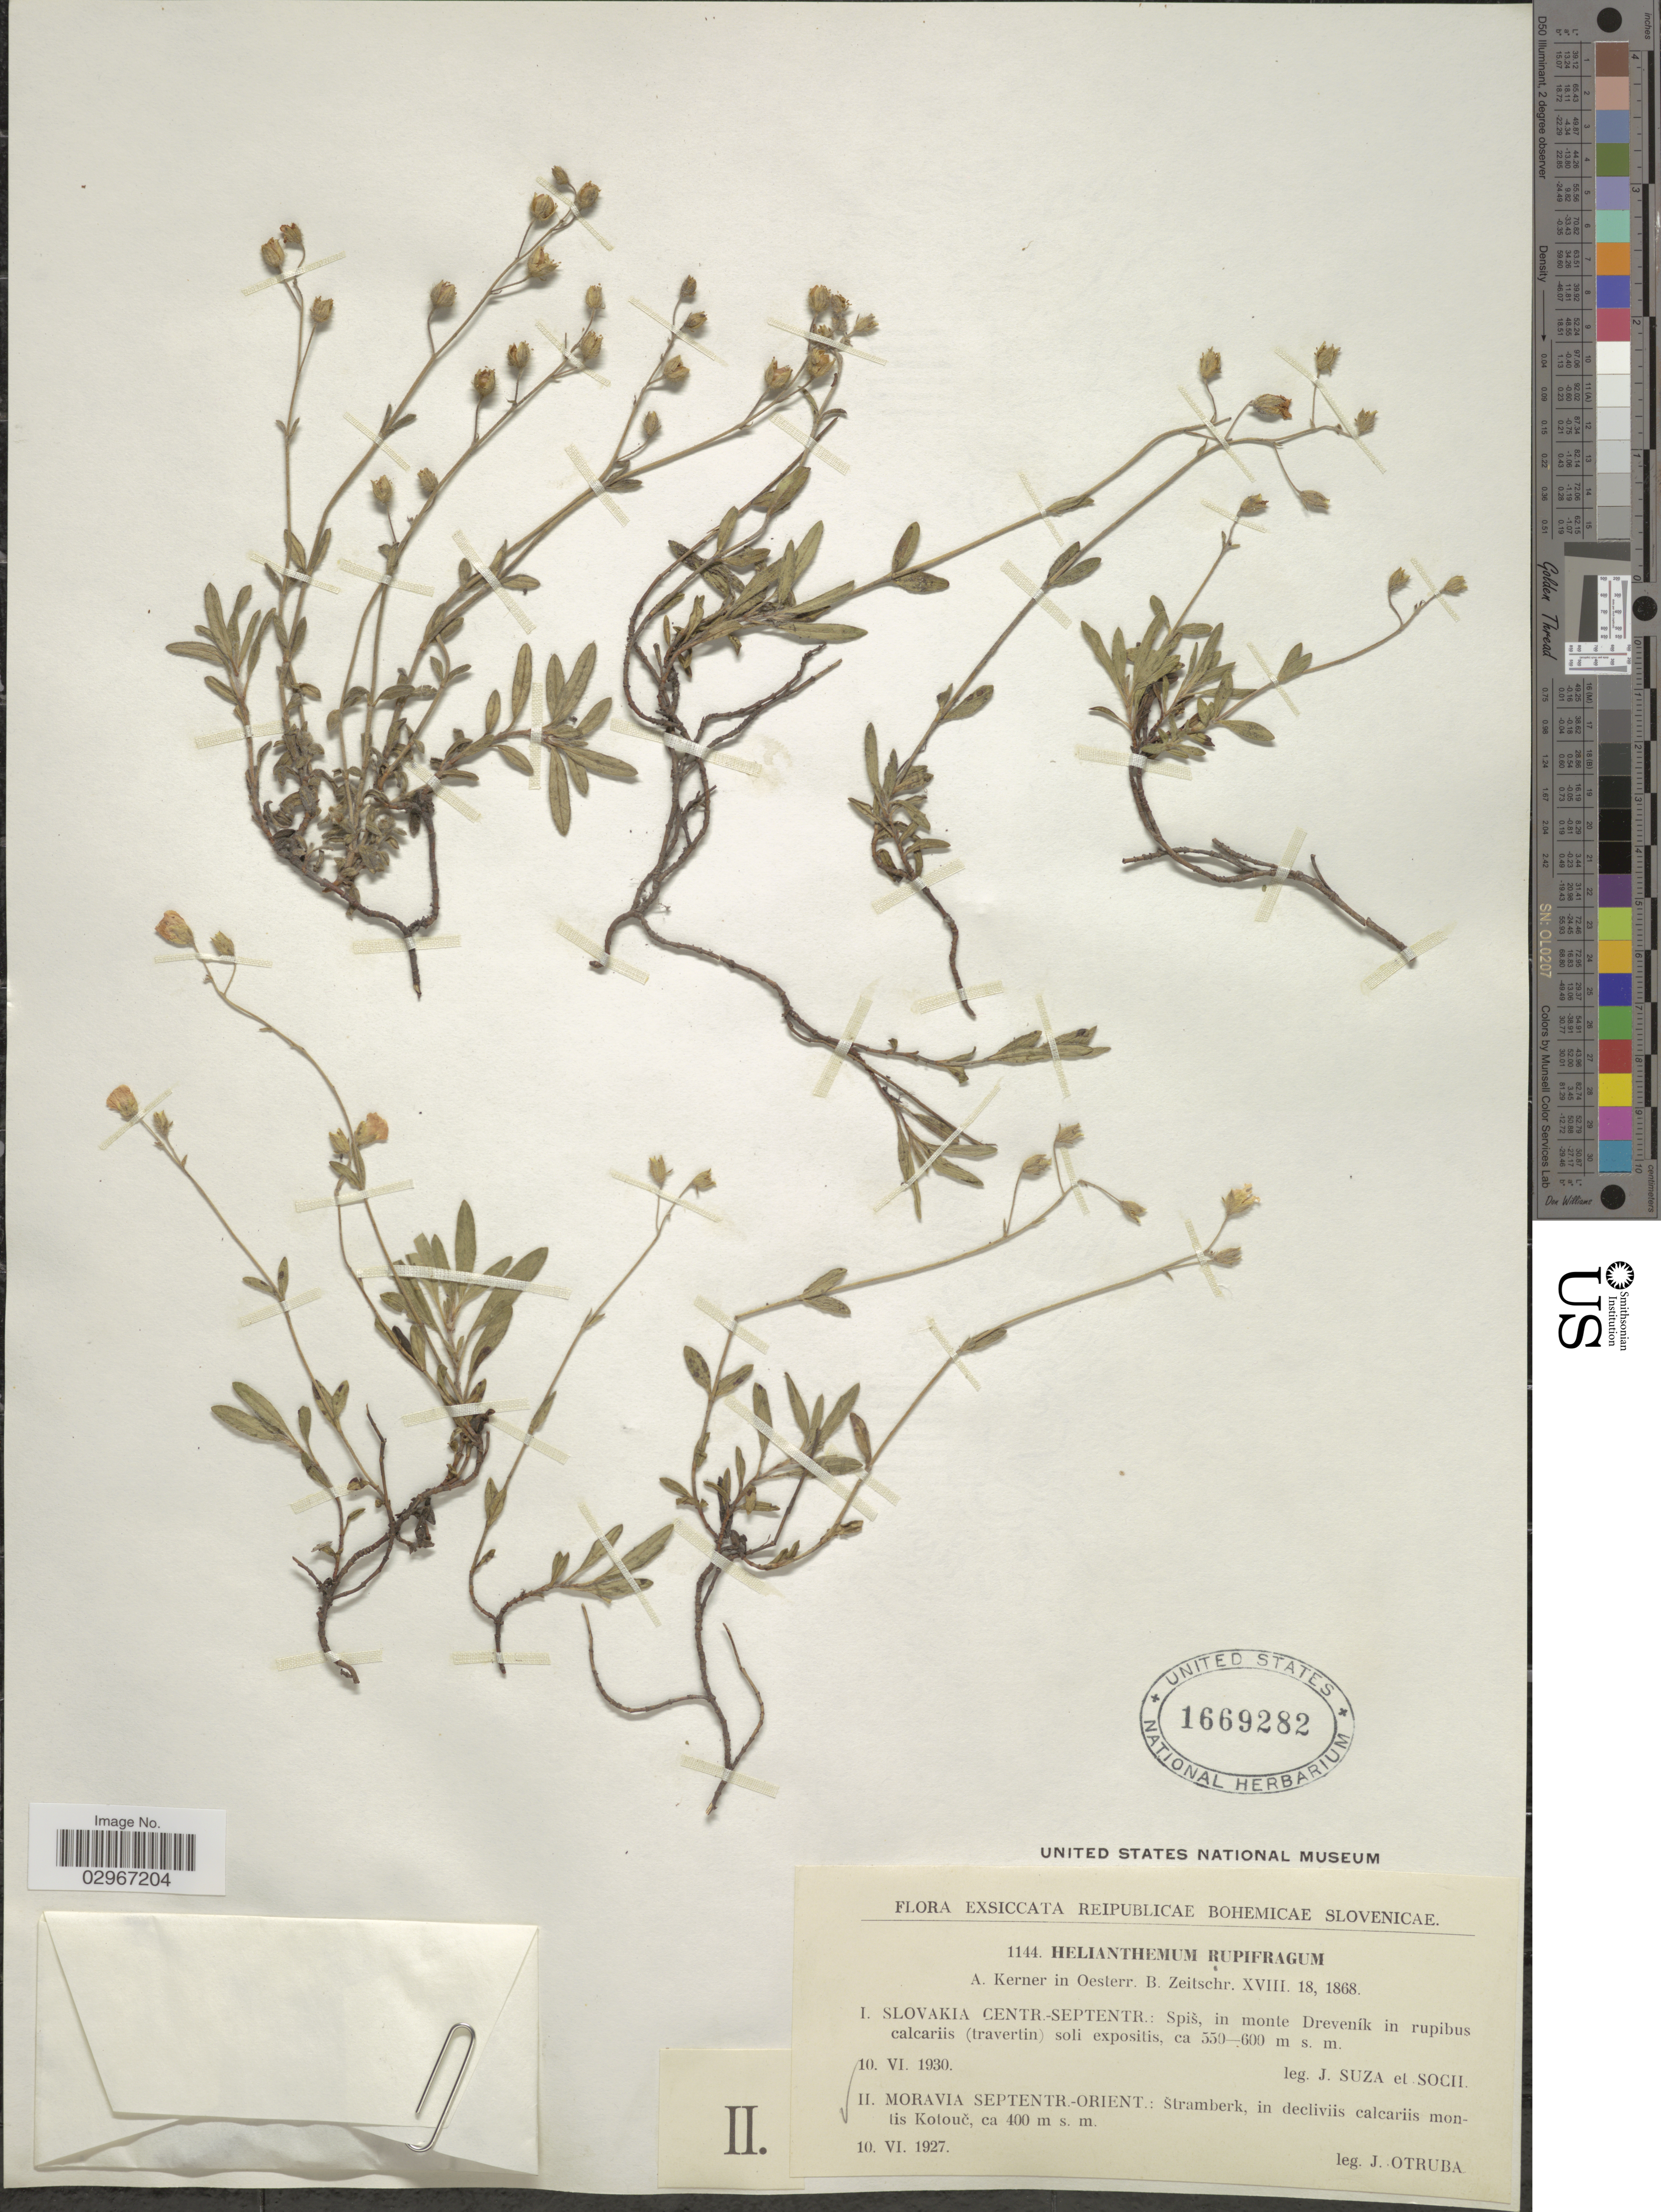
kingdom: Plantae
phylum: Tracheophyta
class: Magnoliopsida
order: Malvales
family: Cistaceae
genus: Helianthemum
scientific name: Helianthemum rupifragum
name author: A. Kern.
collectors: J. Otruba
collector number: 1144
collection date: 1927-06-10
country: Czechia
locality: Moravia Septentr. - Orient.: Stramberk, in decliviis calcariis montis Kotouc.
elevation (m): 400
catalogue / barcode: US 1669282